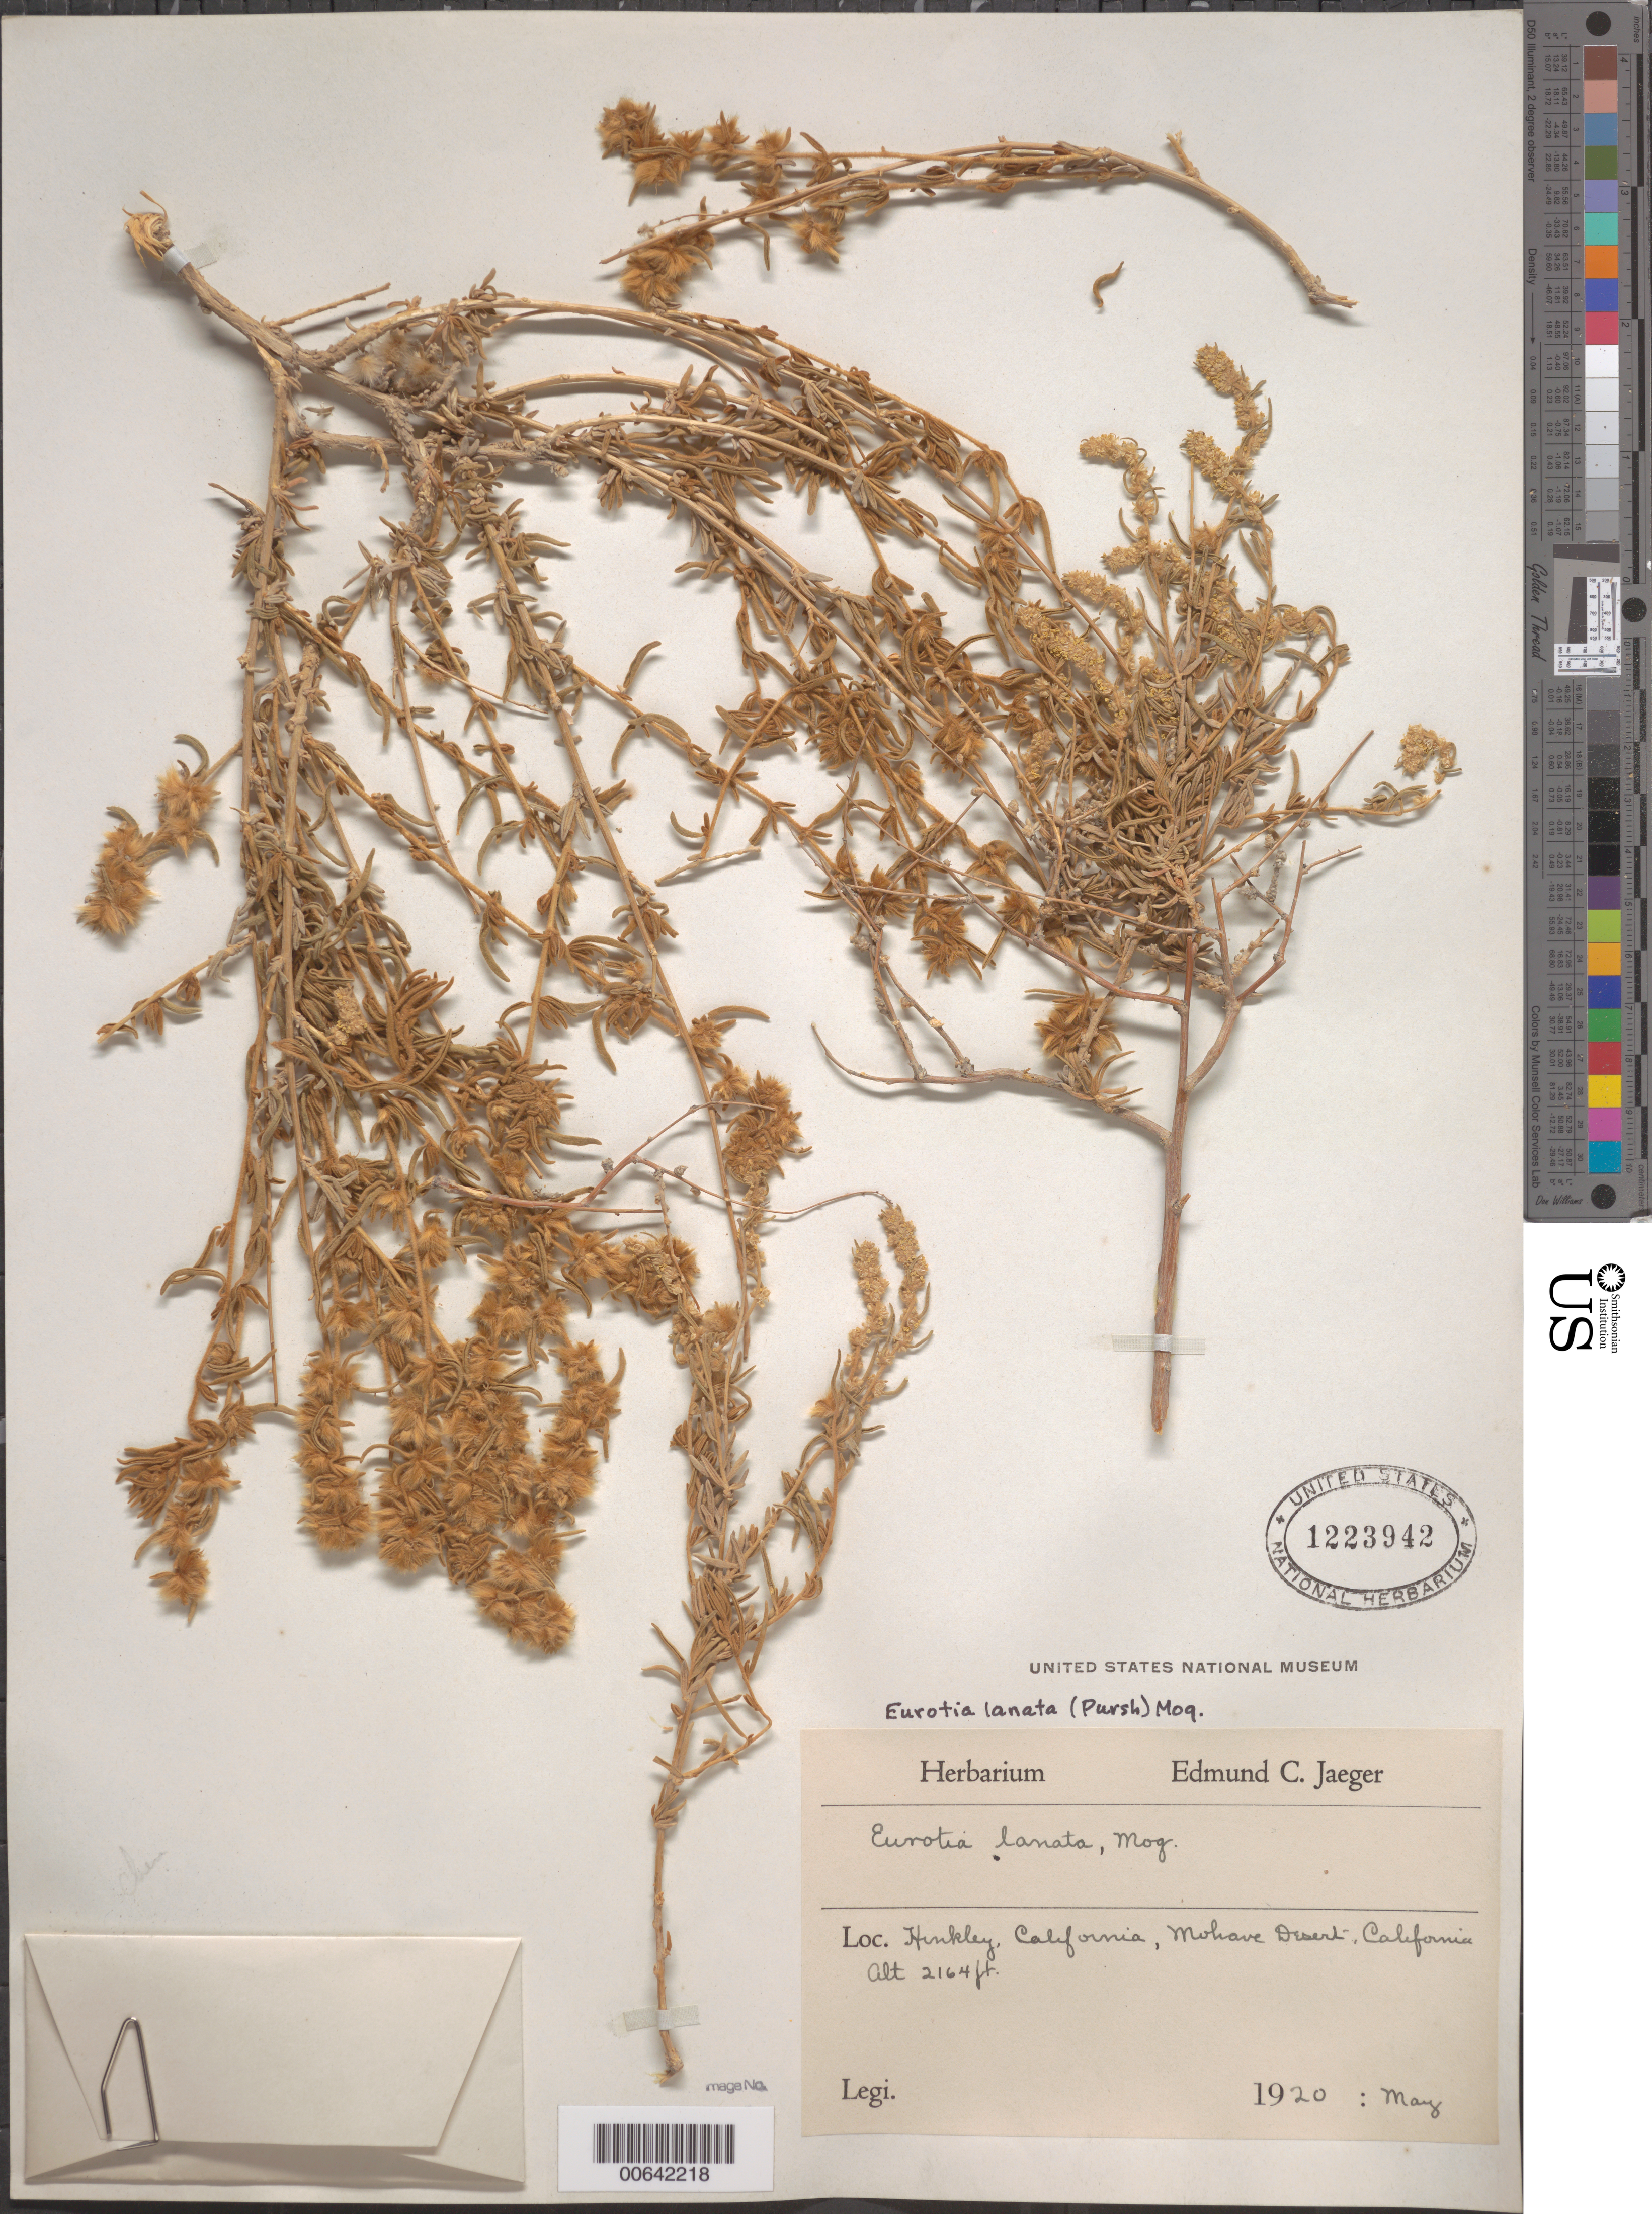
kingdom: Plantae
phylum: Tracheophyta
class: Magnoliopsida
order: Caryophyllales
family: Amaranthaceae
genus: Krascheninnikovia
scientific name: Krascheninnikovia lanata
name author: (Pursh) A. Meeuse & A.Smit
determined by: U.S. National Herbarium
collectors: E. Jaeger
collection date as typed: May 1920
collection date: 1920-05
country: United States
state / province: California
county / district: Kern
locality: Hinkley, Mohave Desert.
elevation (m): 660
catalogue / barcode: US 1223942